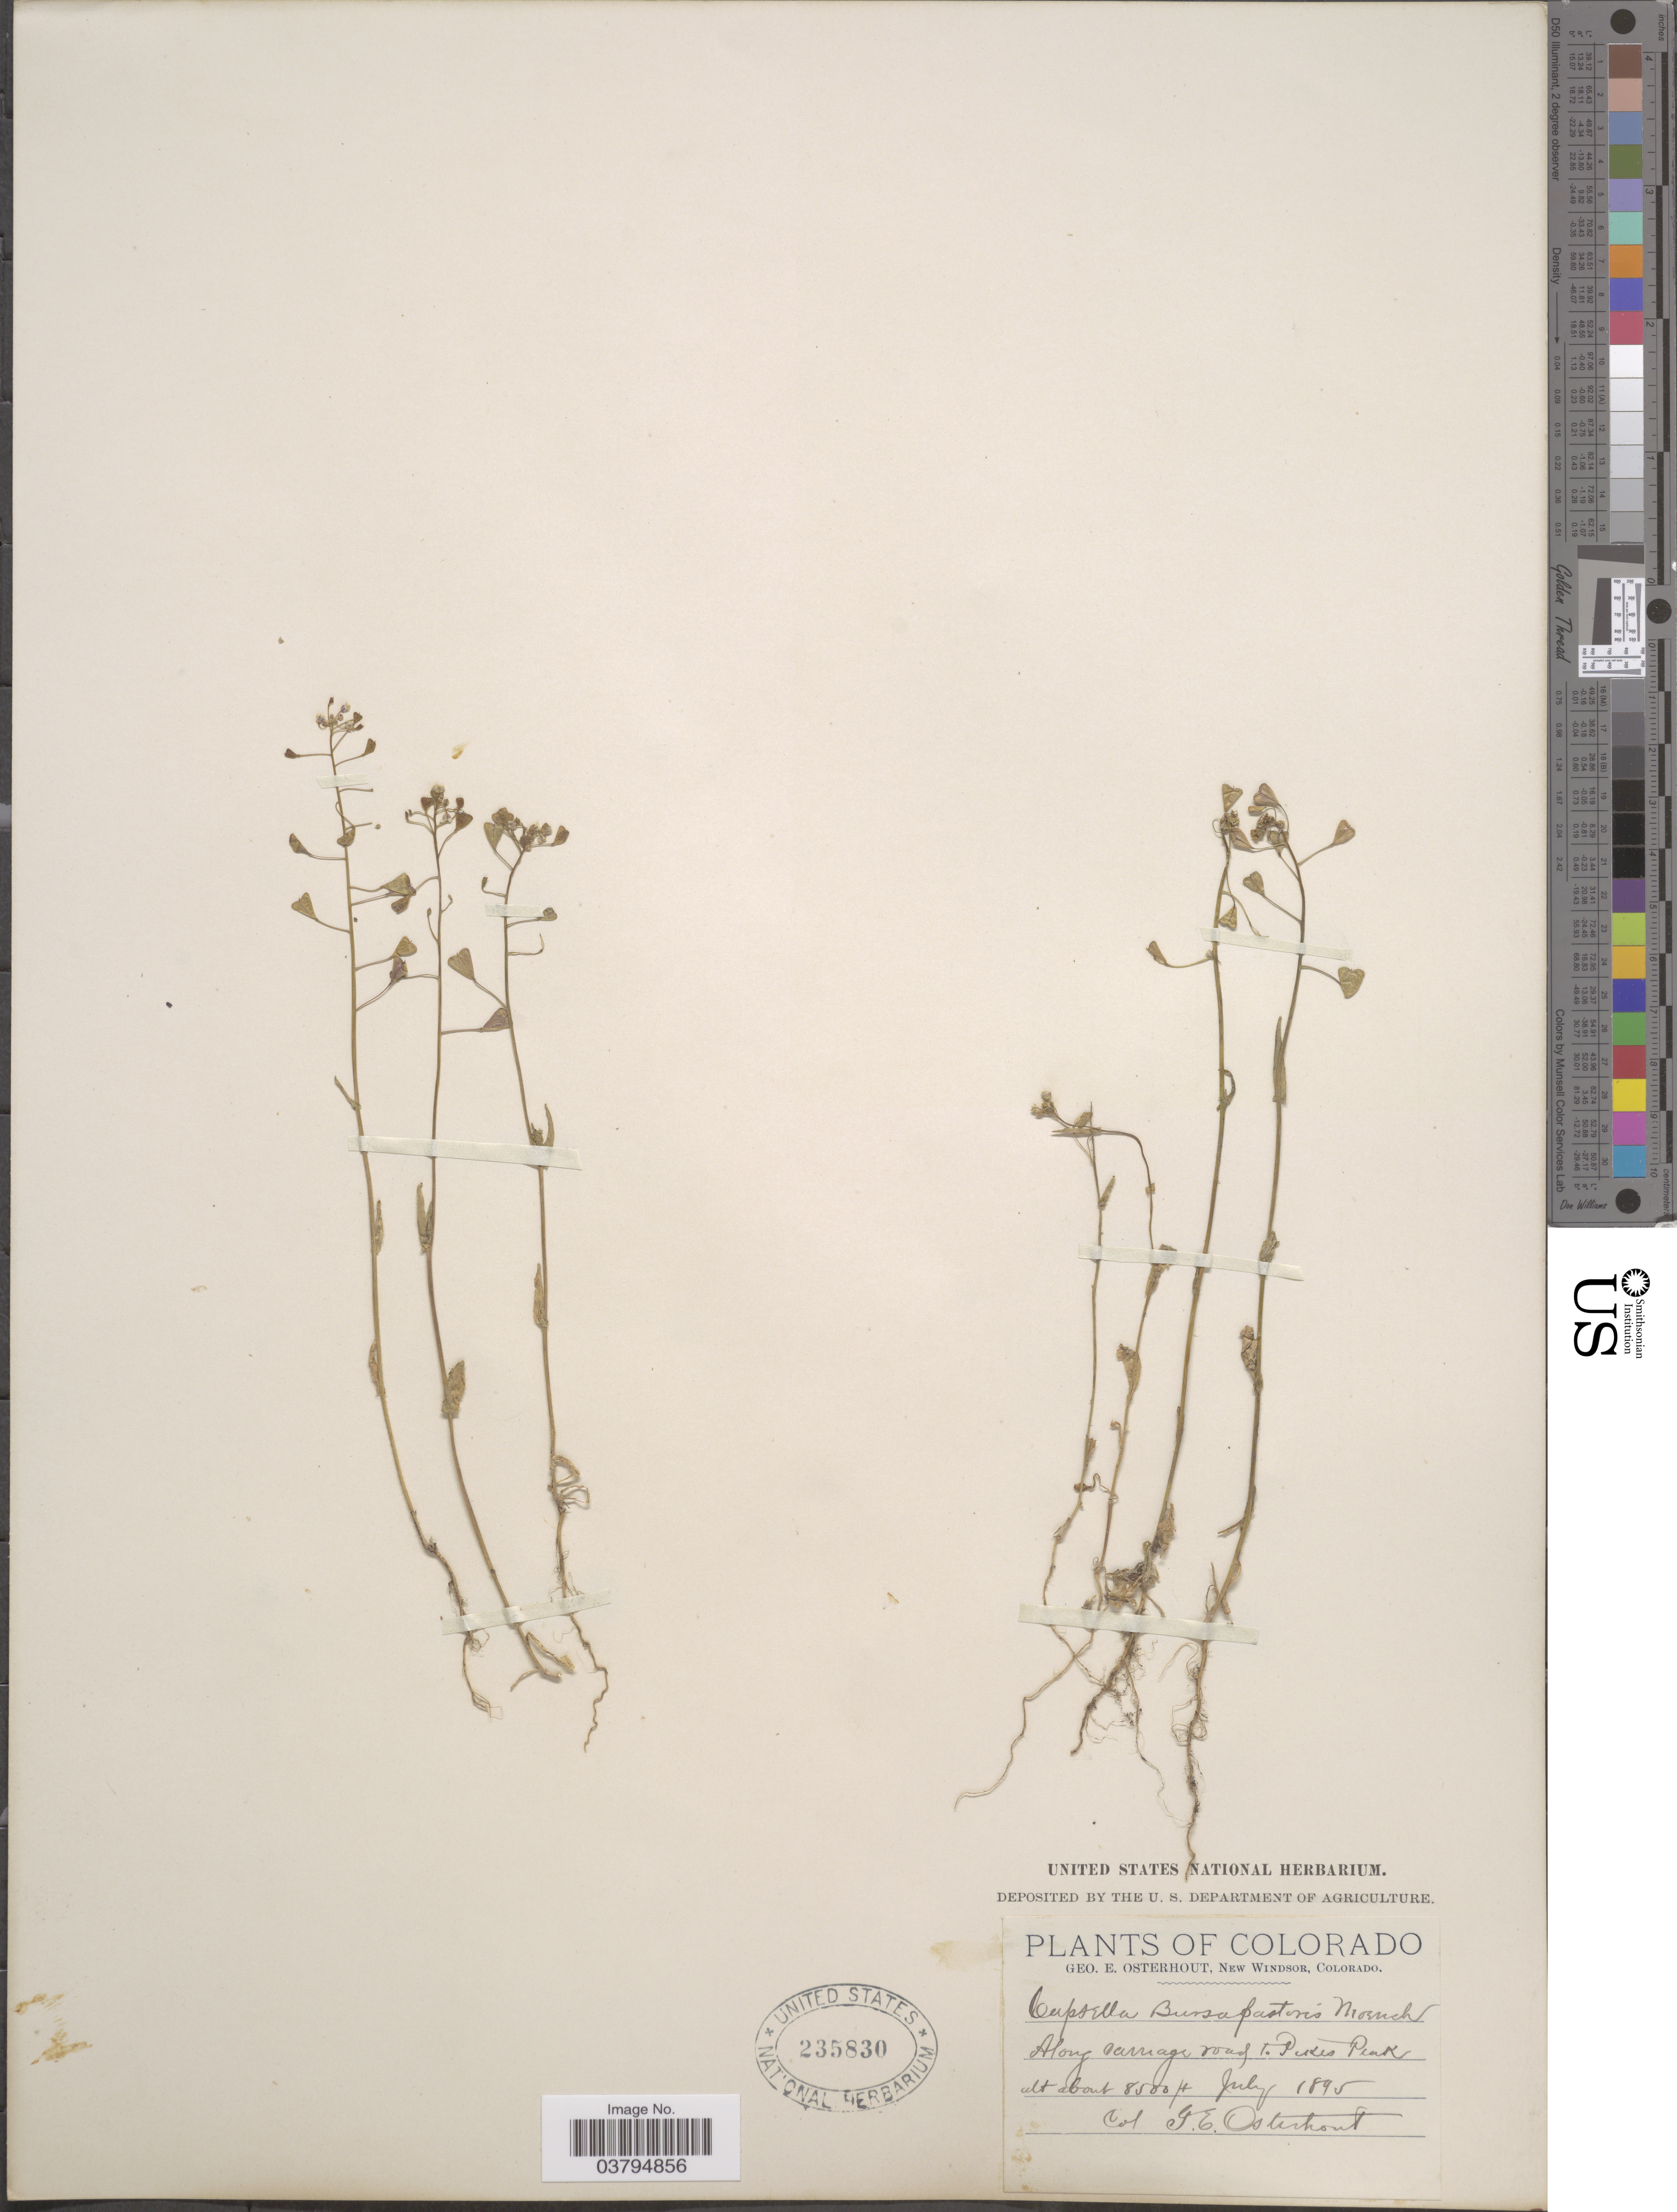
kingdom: Plantae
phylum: Tracheophyta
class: Magnoliopsida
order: Brassicales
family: Brassicaceae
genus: Capsella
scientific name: Capsella bursa-pastoris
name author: (L.) Medik.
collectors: G. Osterhout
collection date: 1895-07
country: United States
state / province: Colorado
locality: Along carriage road to Pikes Peak.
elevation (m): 2591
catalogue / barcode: US 235830